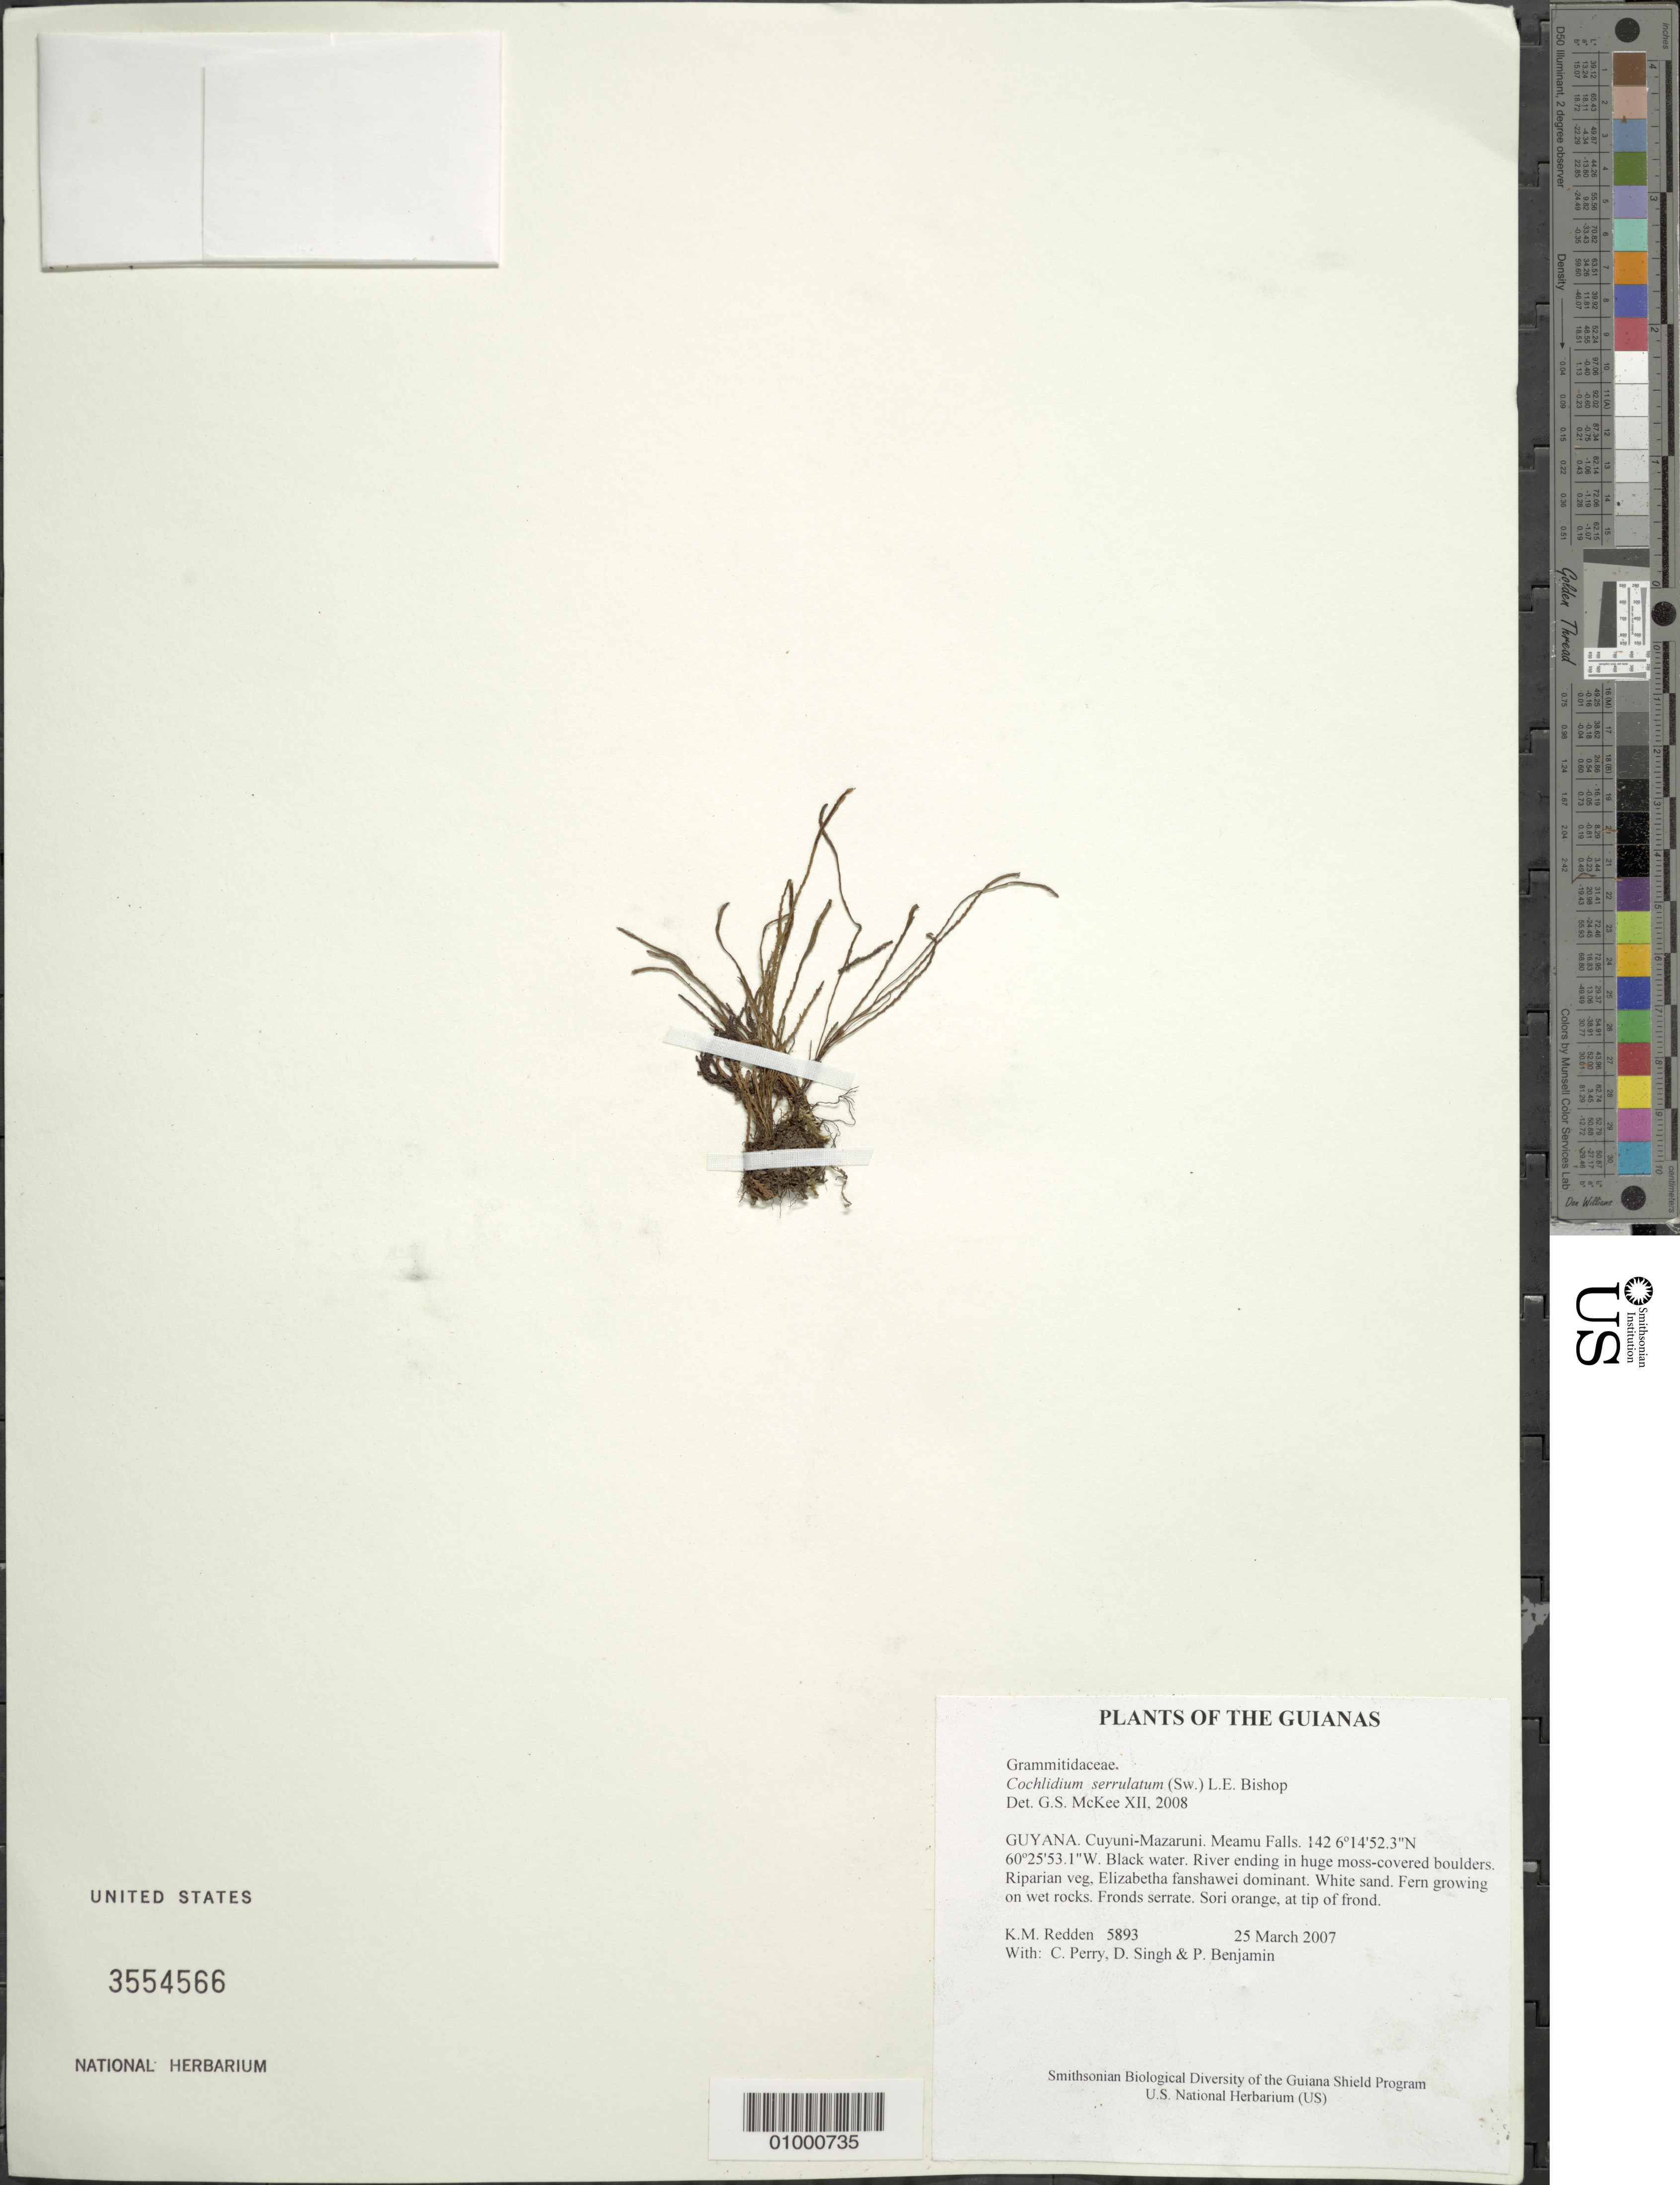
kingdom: Plantae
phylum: Tracheophyta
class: Polypodiopsida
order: Polypodiales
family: Polypodiaceae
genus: Cochlidium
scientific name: Cochlidium serrulatum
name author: (Sw.) L.E. Bishop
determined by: McKee, G. S., (US), NMNH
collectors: K. M. Redden, C. Perry, D. Singh & P. Benjamin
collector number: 5893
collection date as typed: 25 March 2007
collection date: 2007-03-25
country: Guyana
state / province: Cuyuni-Mazaruni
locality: Meamu Falls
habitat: Black water. River ending in huge moss-covered boulders. Riparian veg, Elizabetha fanshawei dominant. White sand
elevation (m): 142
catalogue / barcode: US 3554566